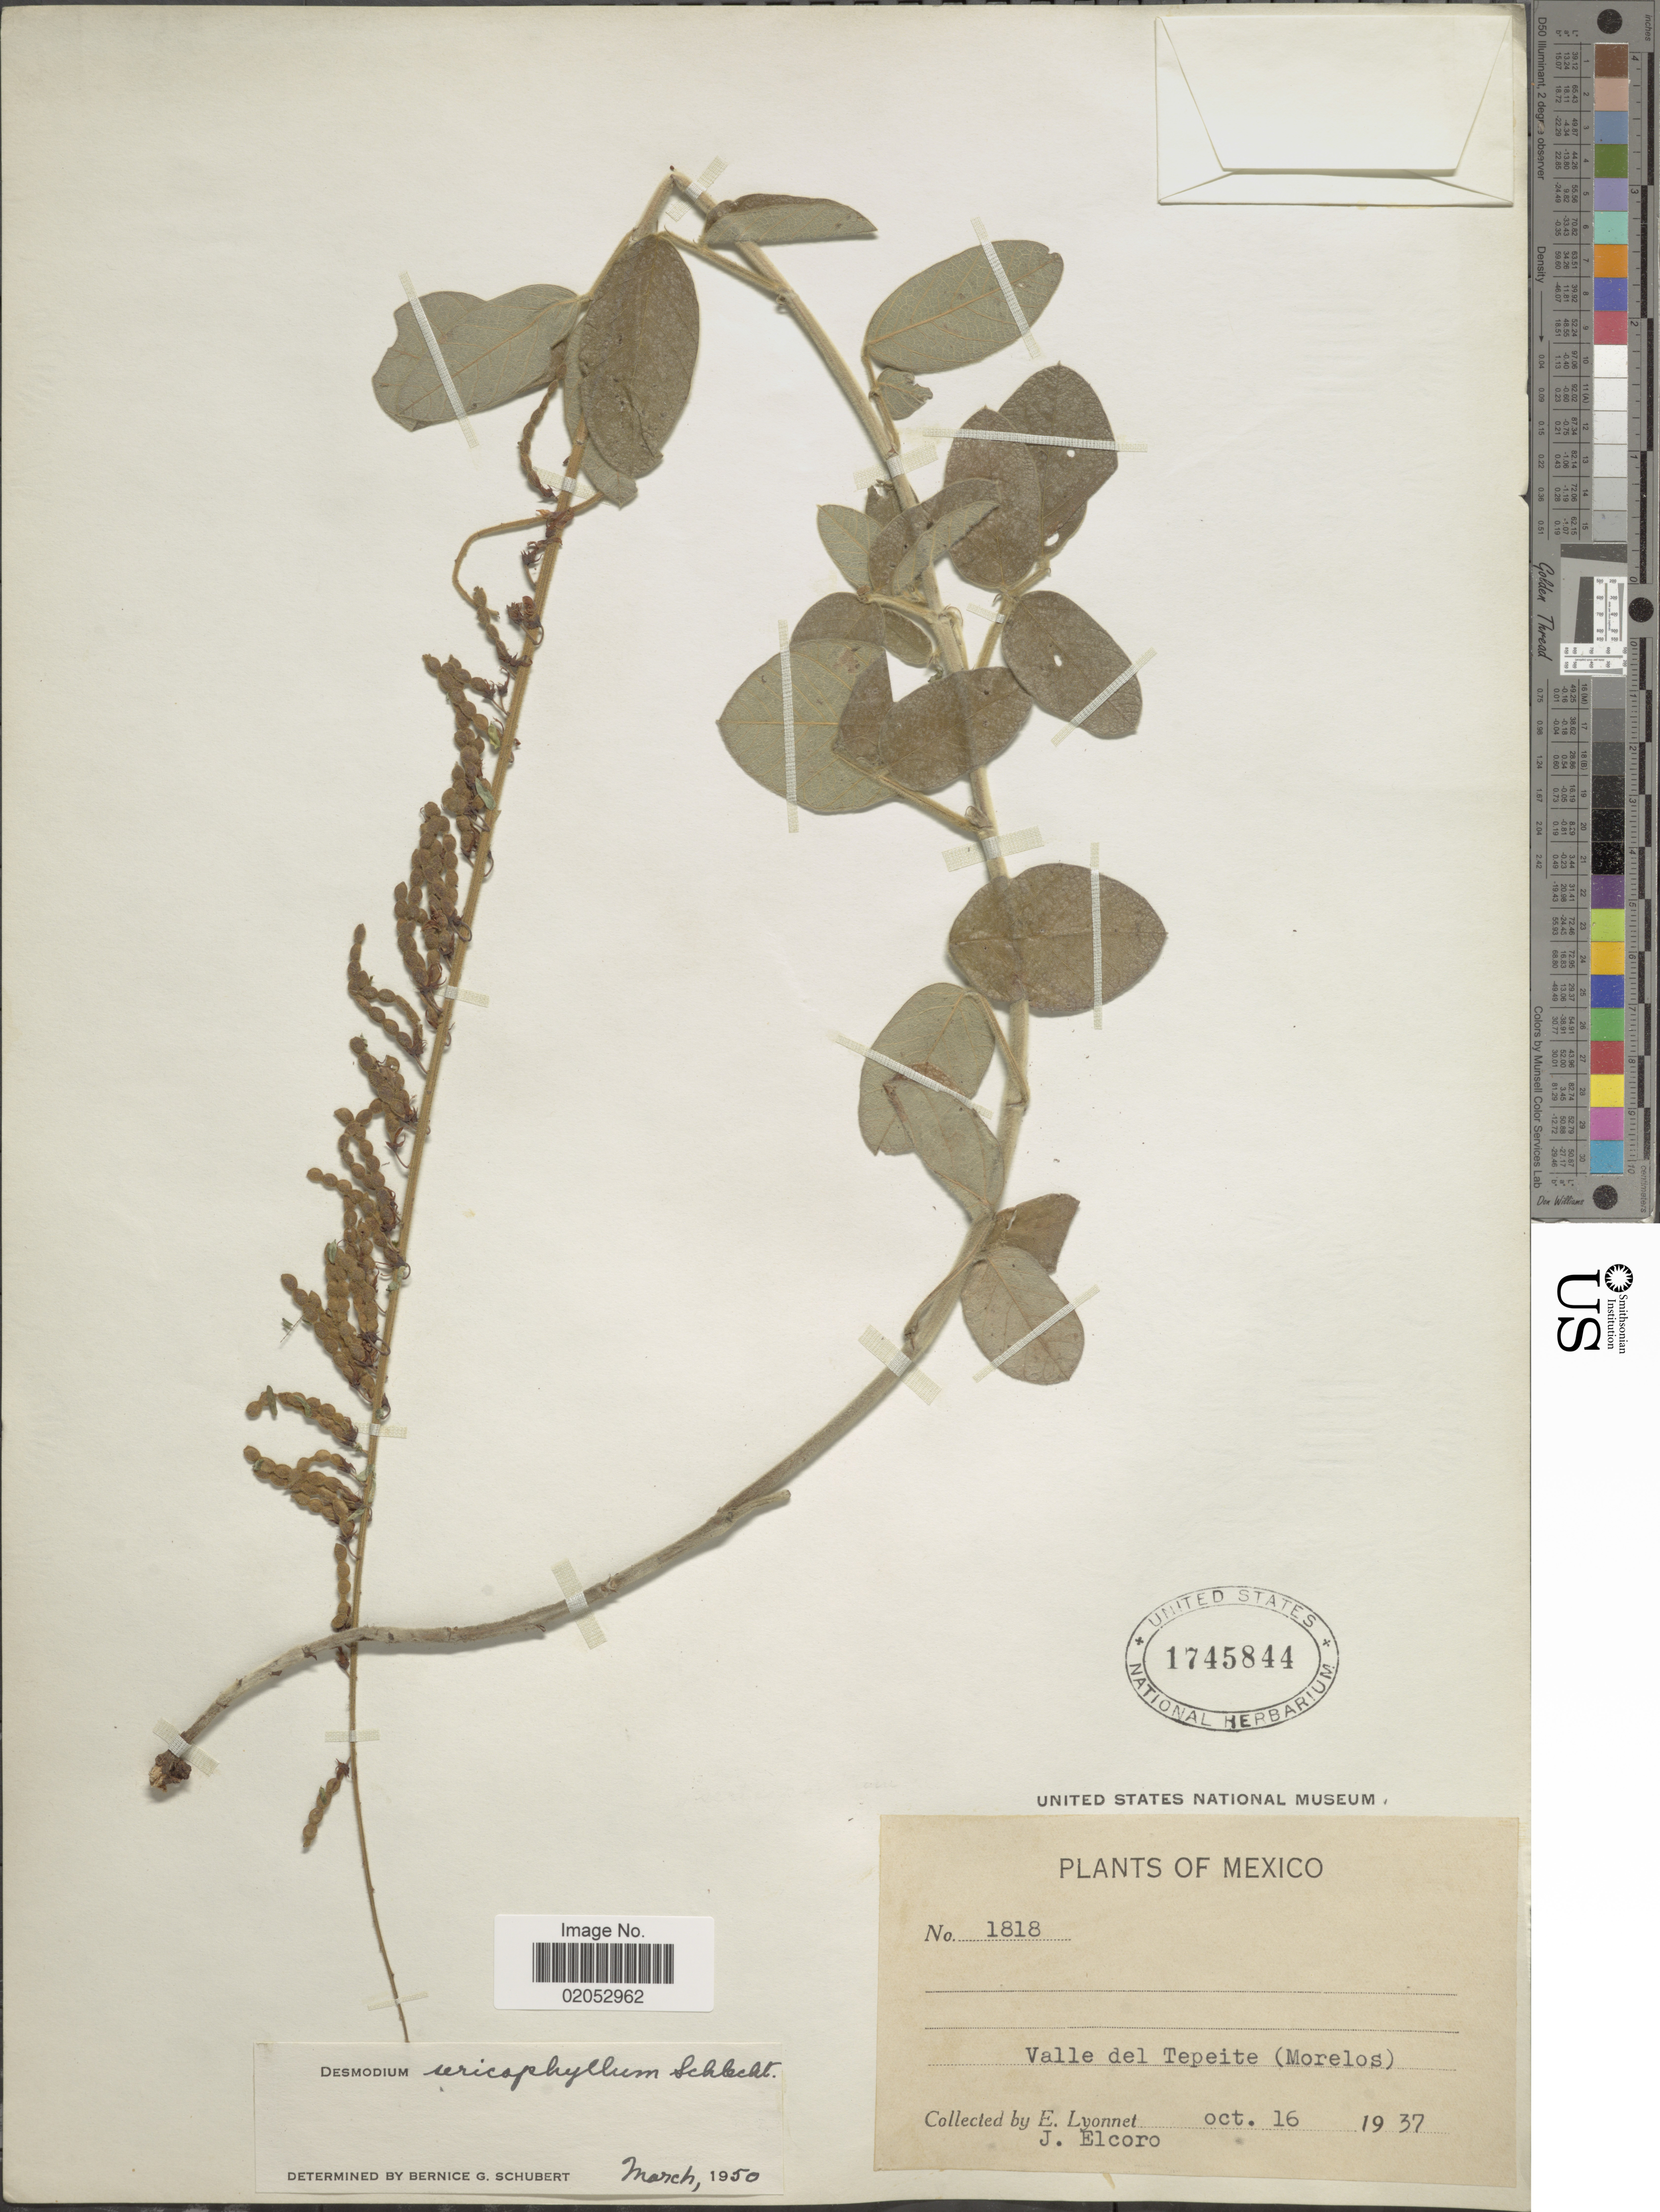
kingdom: Plantae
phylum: Tracheophyta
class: Magnoliopsida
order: Fabales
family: Fabaceae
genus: Desmodium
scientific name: Desmodium sericophyllum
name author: Schltdl.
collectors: E. Lyonnet & J. Elcoro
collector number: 1818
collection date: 1937-10-16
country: Mexico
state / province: Morelos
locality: Valle del Tepeite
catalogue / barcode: US 1745844